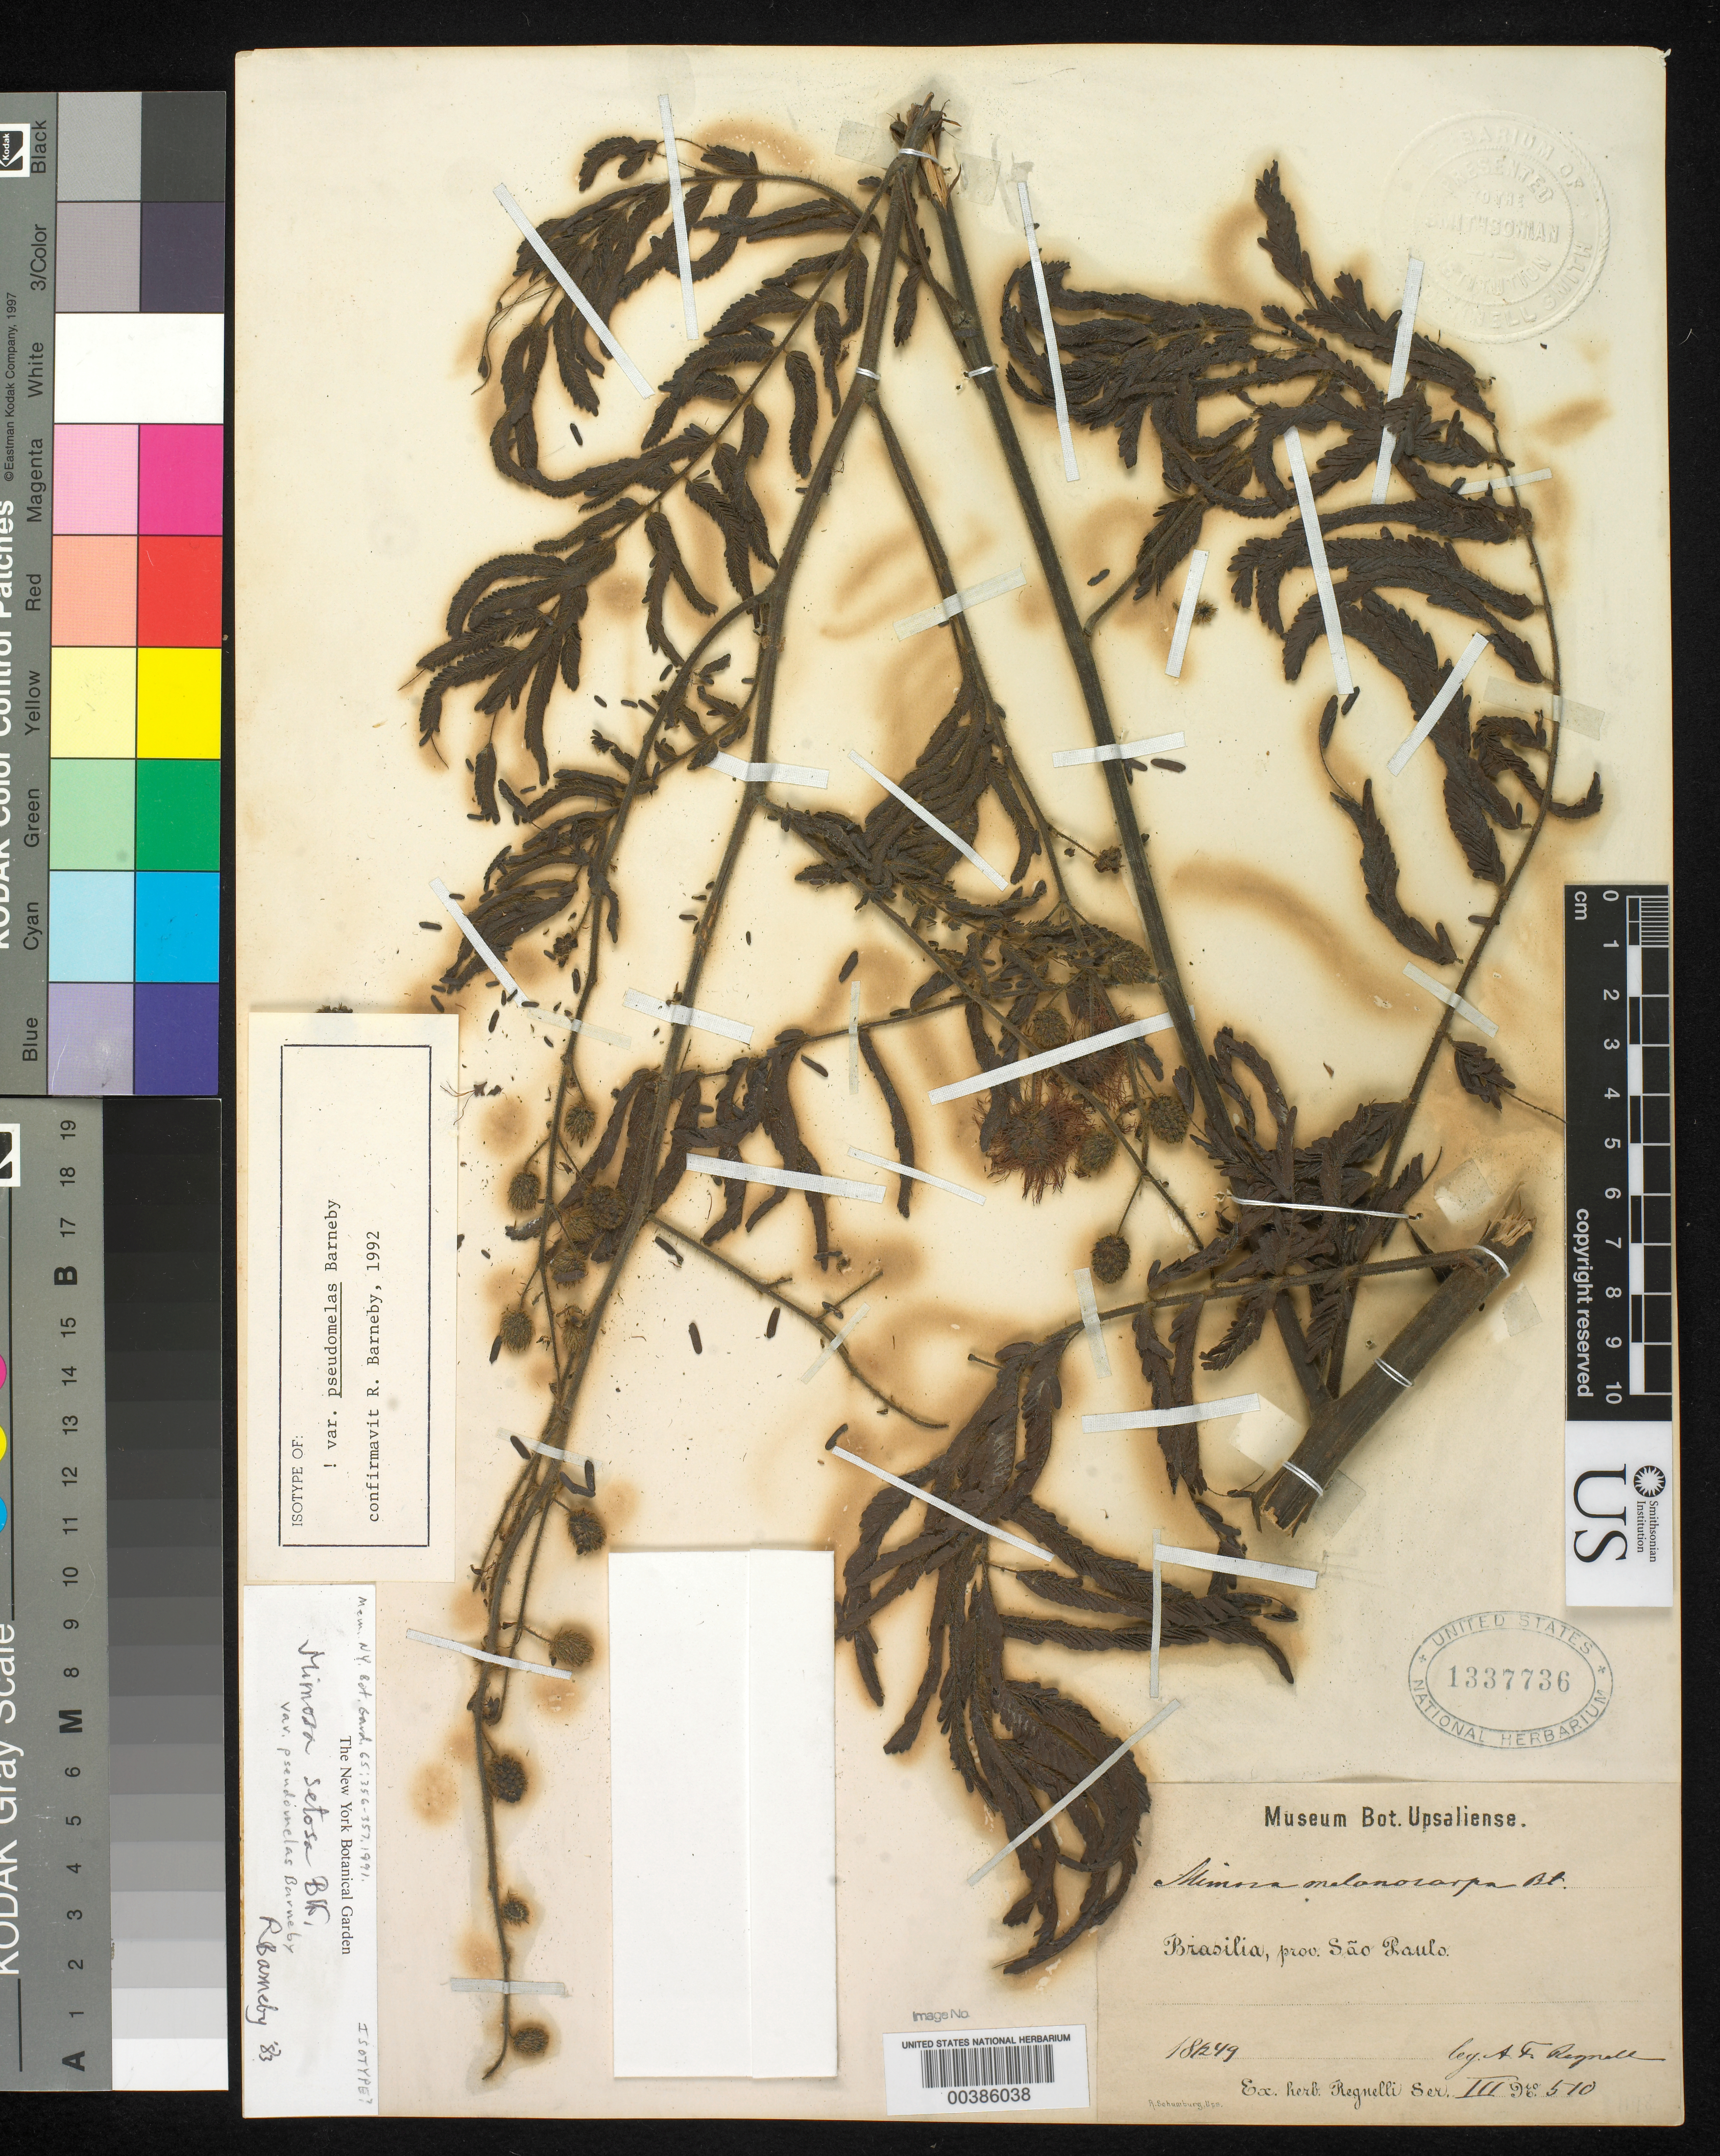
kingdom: Plantae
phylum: Tracheophyta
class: Magnoliopsida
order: Fabales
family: Fabaceae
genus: Mimosa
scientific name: Mimosa setosa var. pseudomelas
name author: Barneby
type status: Possible Isotype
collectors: A. F. Regnell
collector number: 510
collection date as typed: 1849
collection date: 1849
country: Brazil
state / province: São Paulo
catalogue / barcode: US 1337736